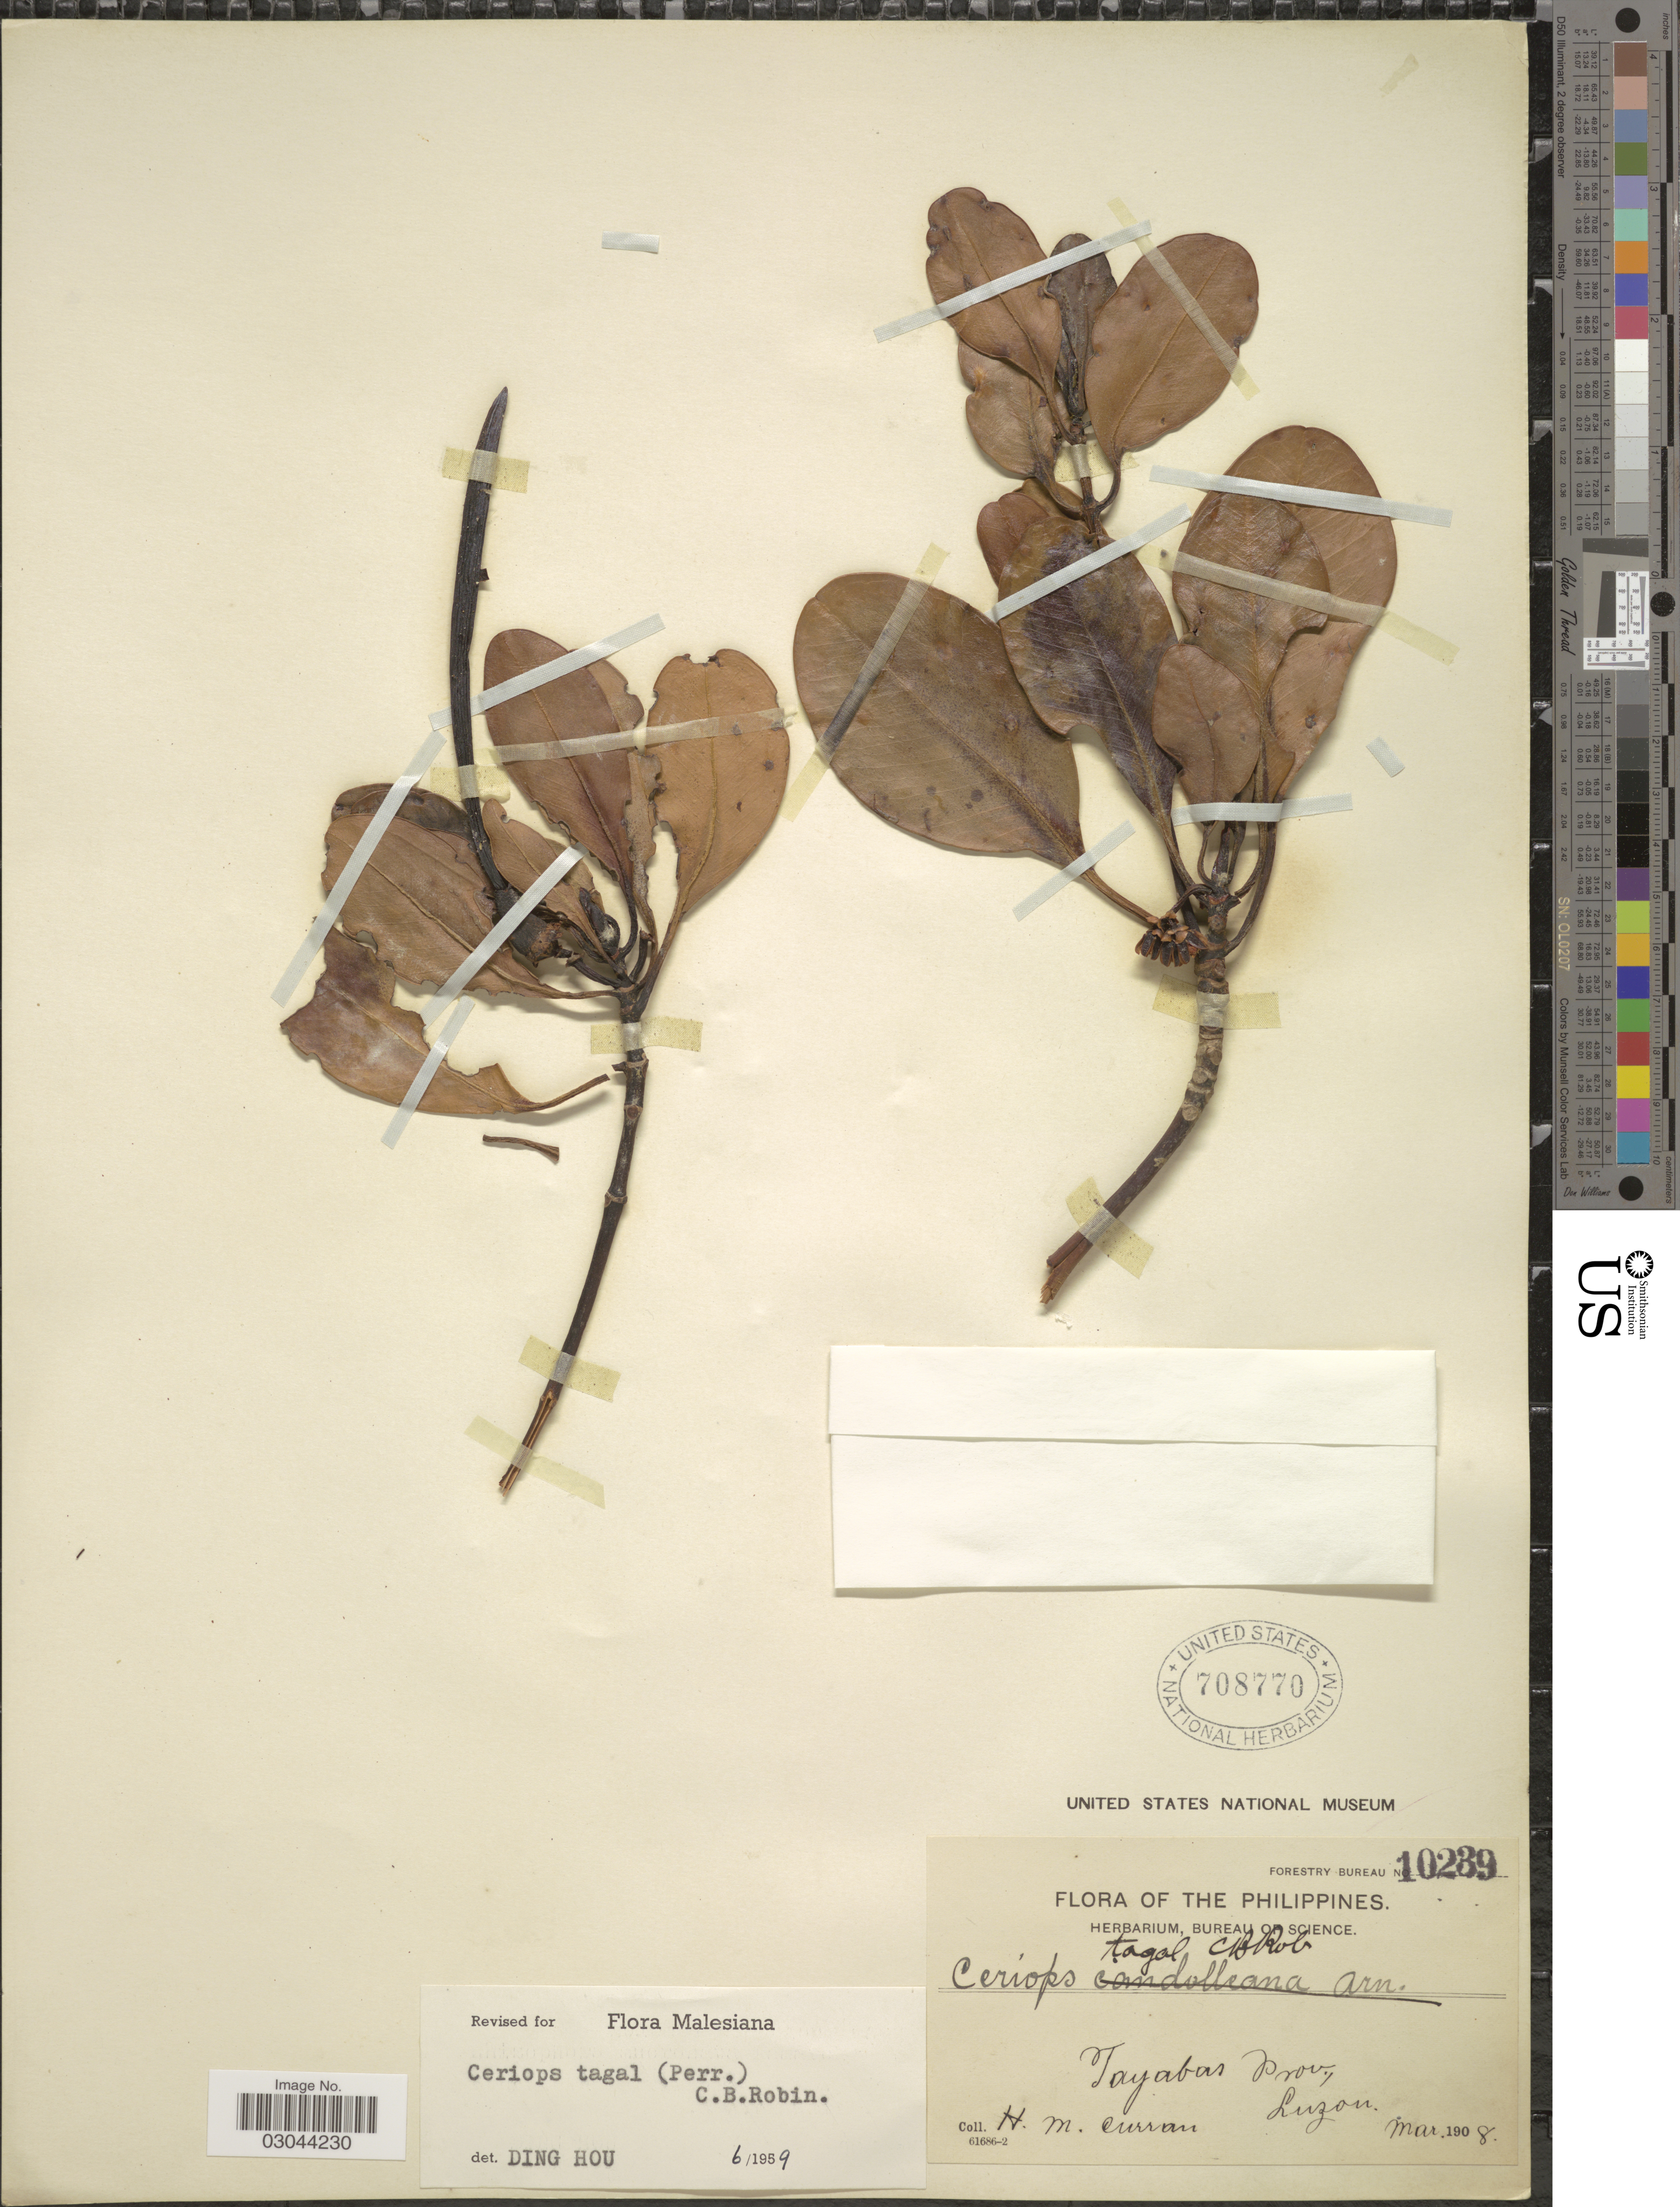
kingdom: Plantae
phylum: Tracheophyta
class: Magnoliopsida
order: Malpighiales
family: Rhizophoraceae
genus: Ceriops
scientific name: Ceriops tagal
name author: (Perr.) C.B. Rob.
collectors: H. M. Curran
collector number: Forestry Bureau 10239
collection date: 1908-03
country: Philippines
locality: Tayabas Prov., Luzon.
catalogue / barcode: US 708770